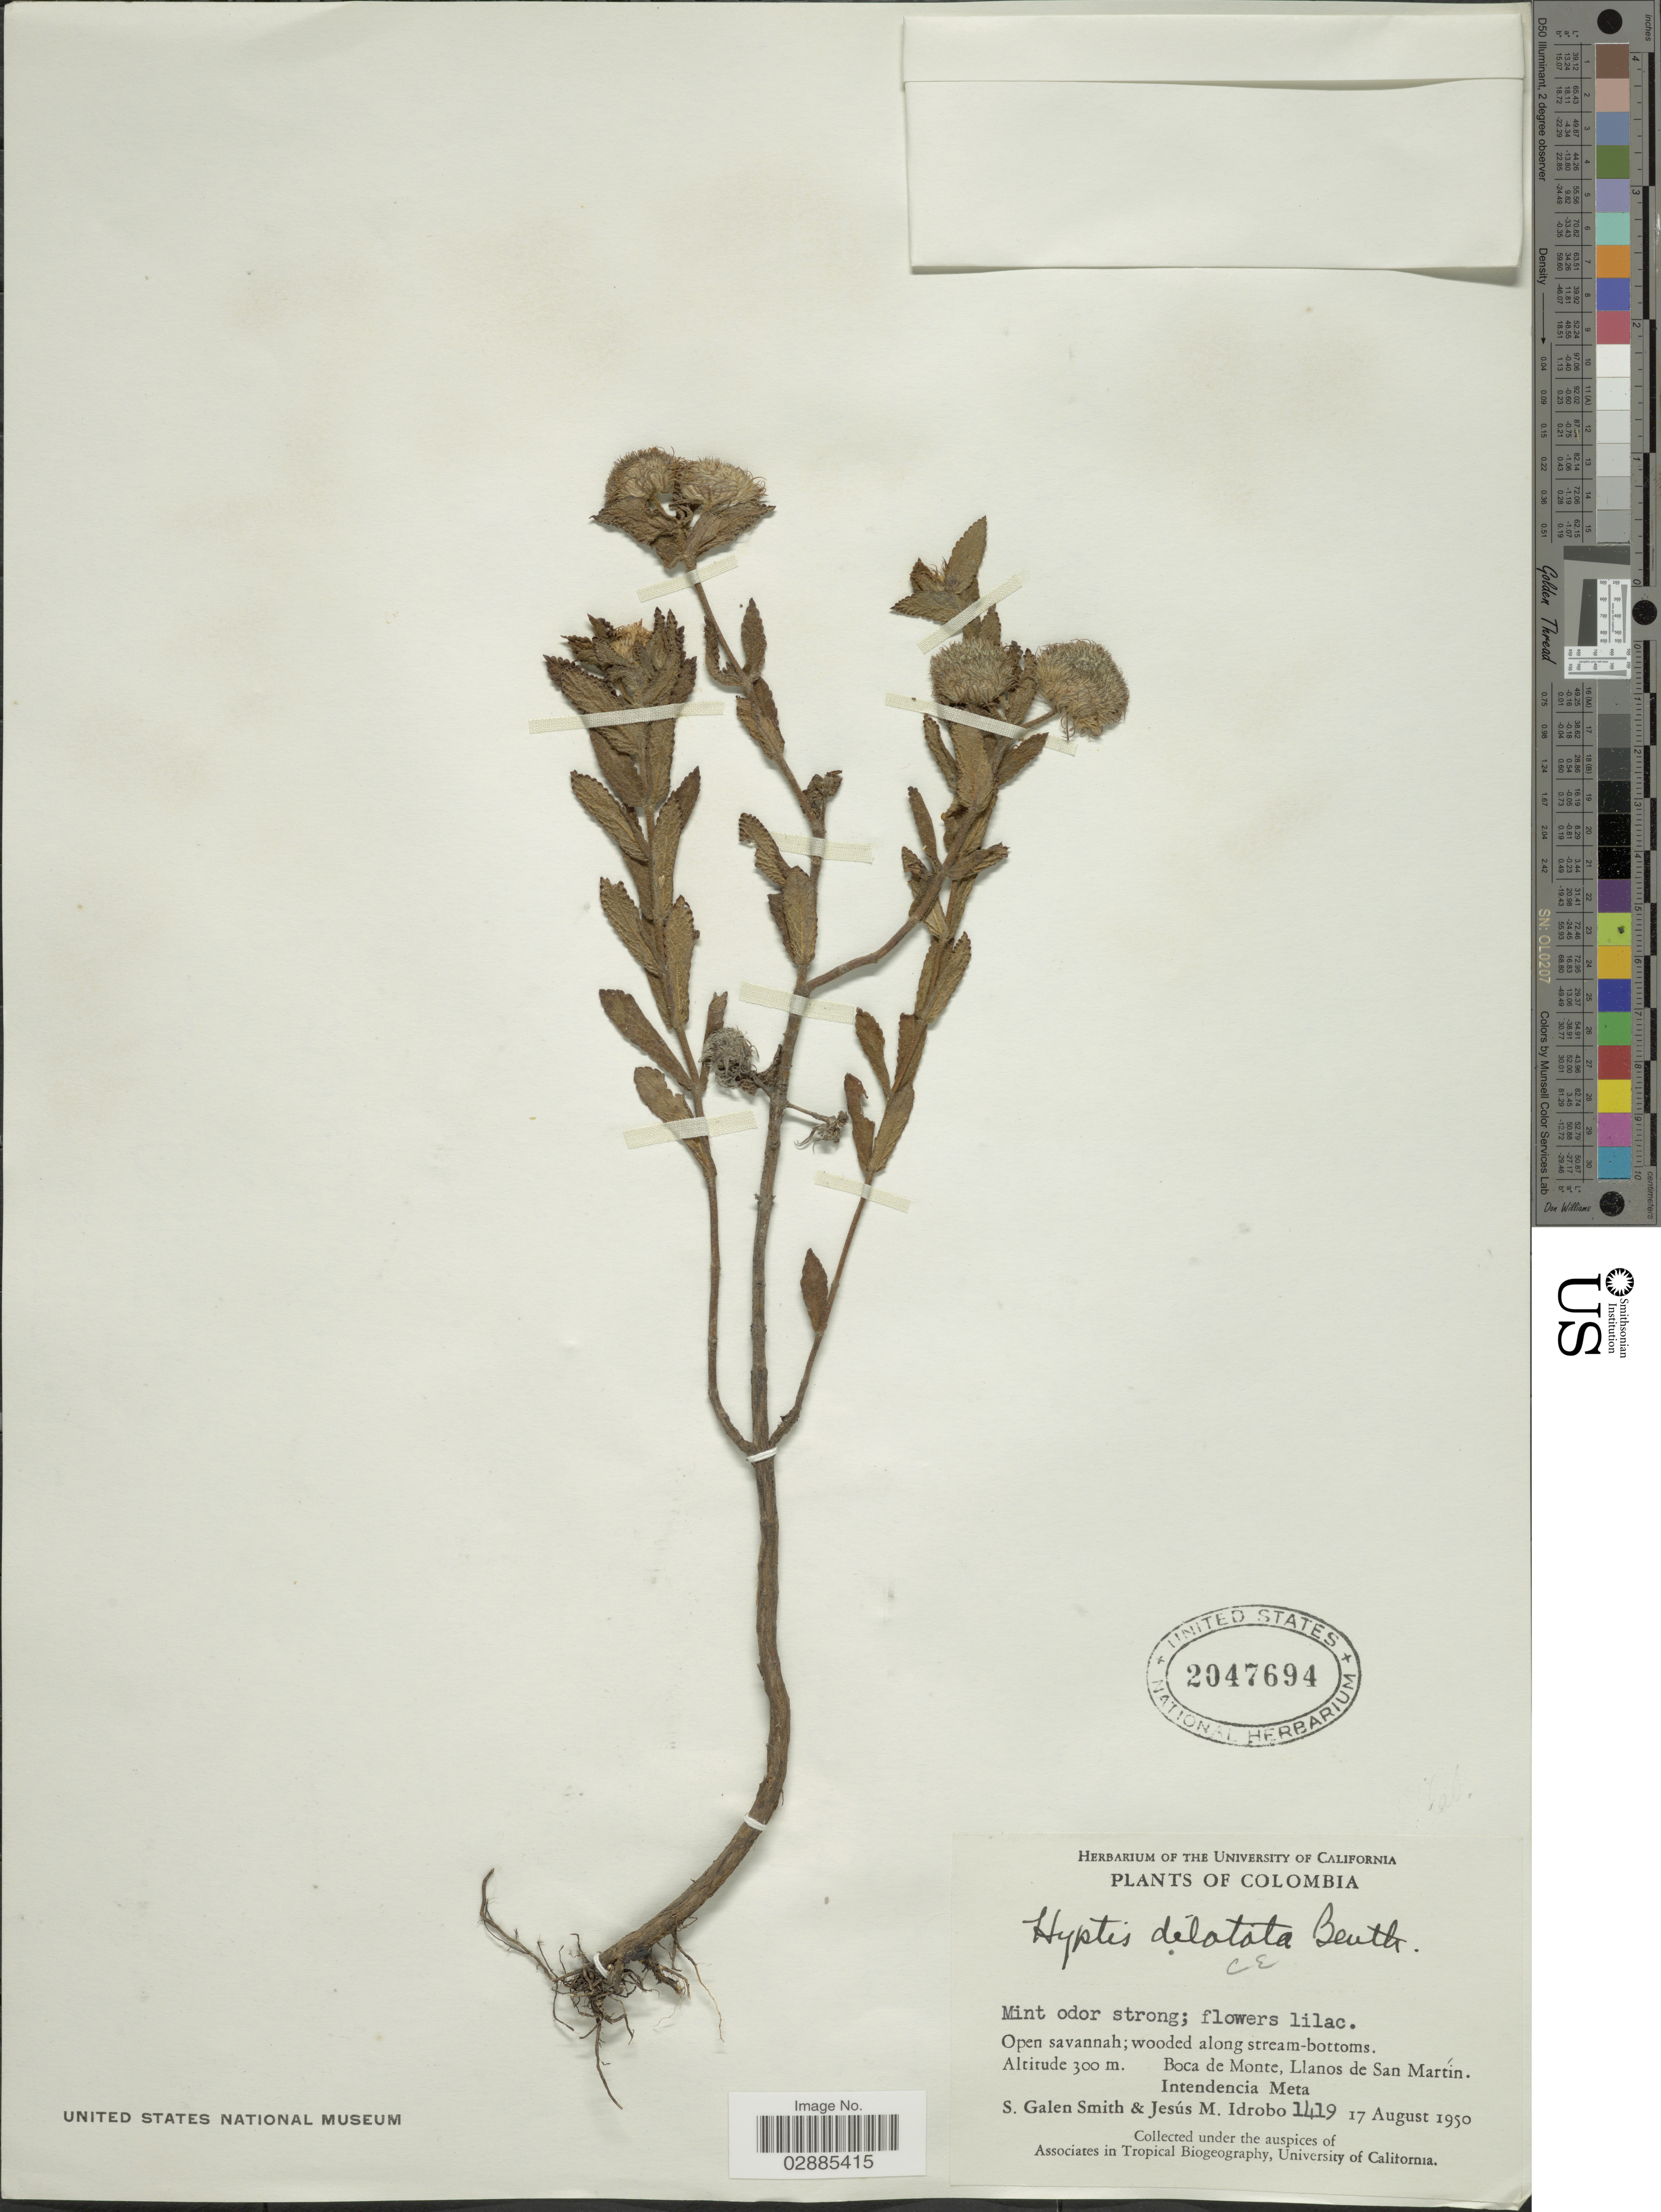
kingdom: Plantae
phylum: Tracheophyta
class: Magnoliopsida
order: Lamiales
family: Lamiaceae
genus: Hyptis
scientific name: Hyptis dilatata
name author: Benth.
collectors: S. G. Smith & J. M. Idrobo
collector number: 1419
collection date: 1950-08-17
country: Colombia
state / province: Meta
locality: Boca de Monte, Llanos de San Martín. Intendencia Meta.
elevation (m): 300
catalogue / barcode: US 2047694